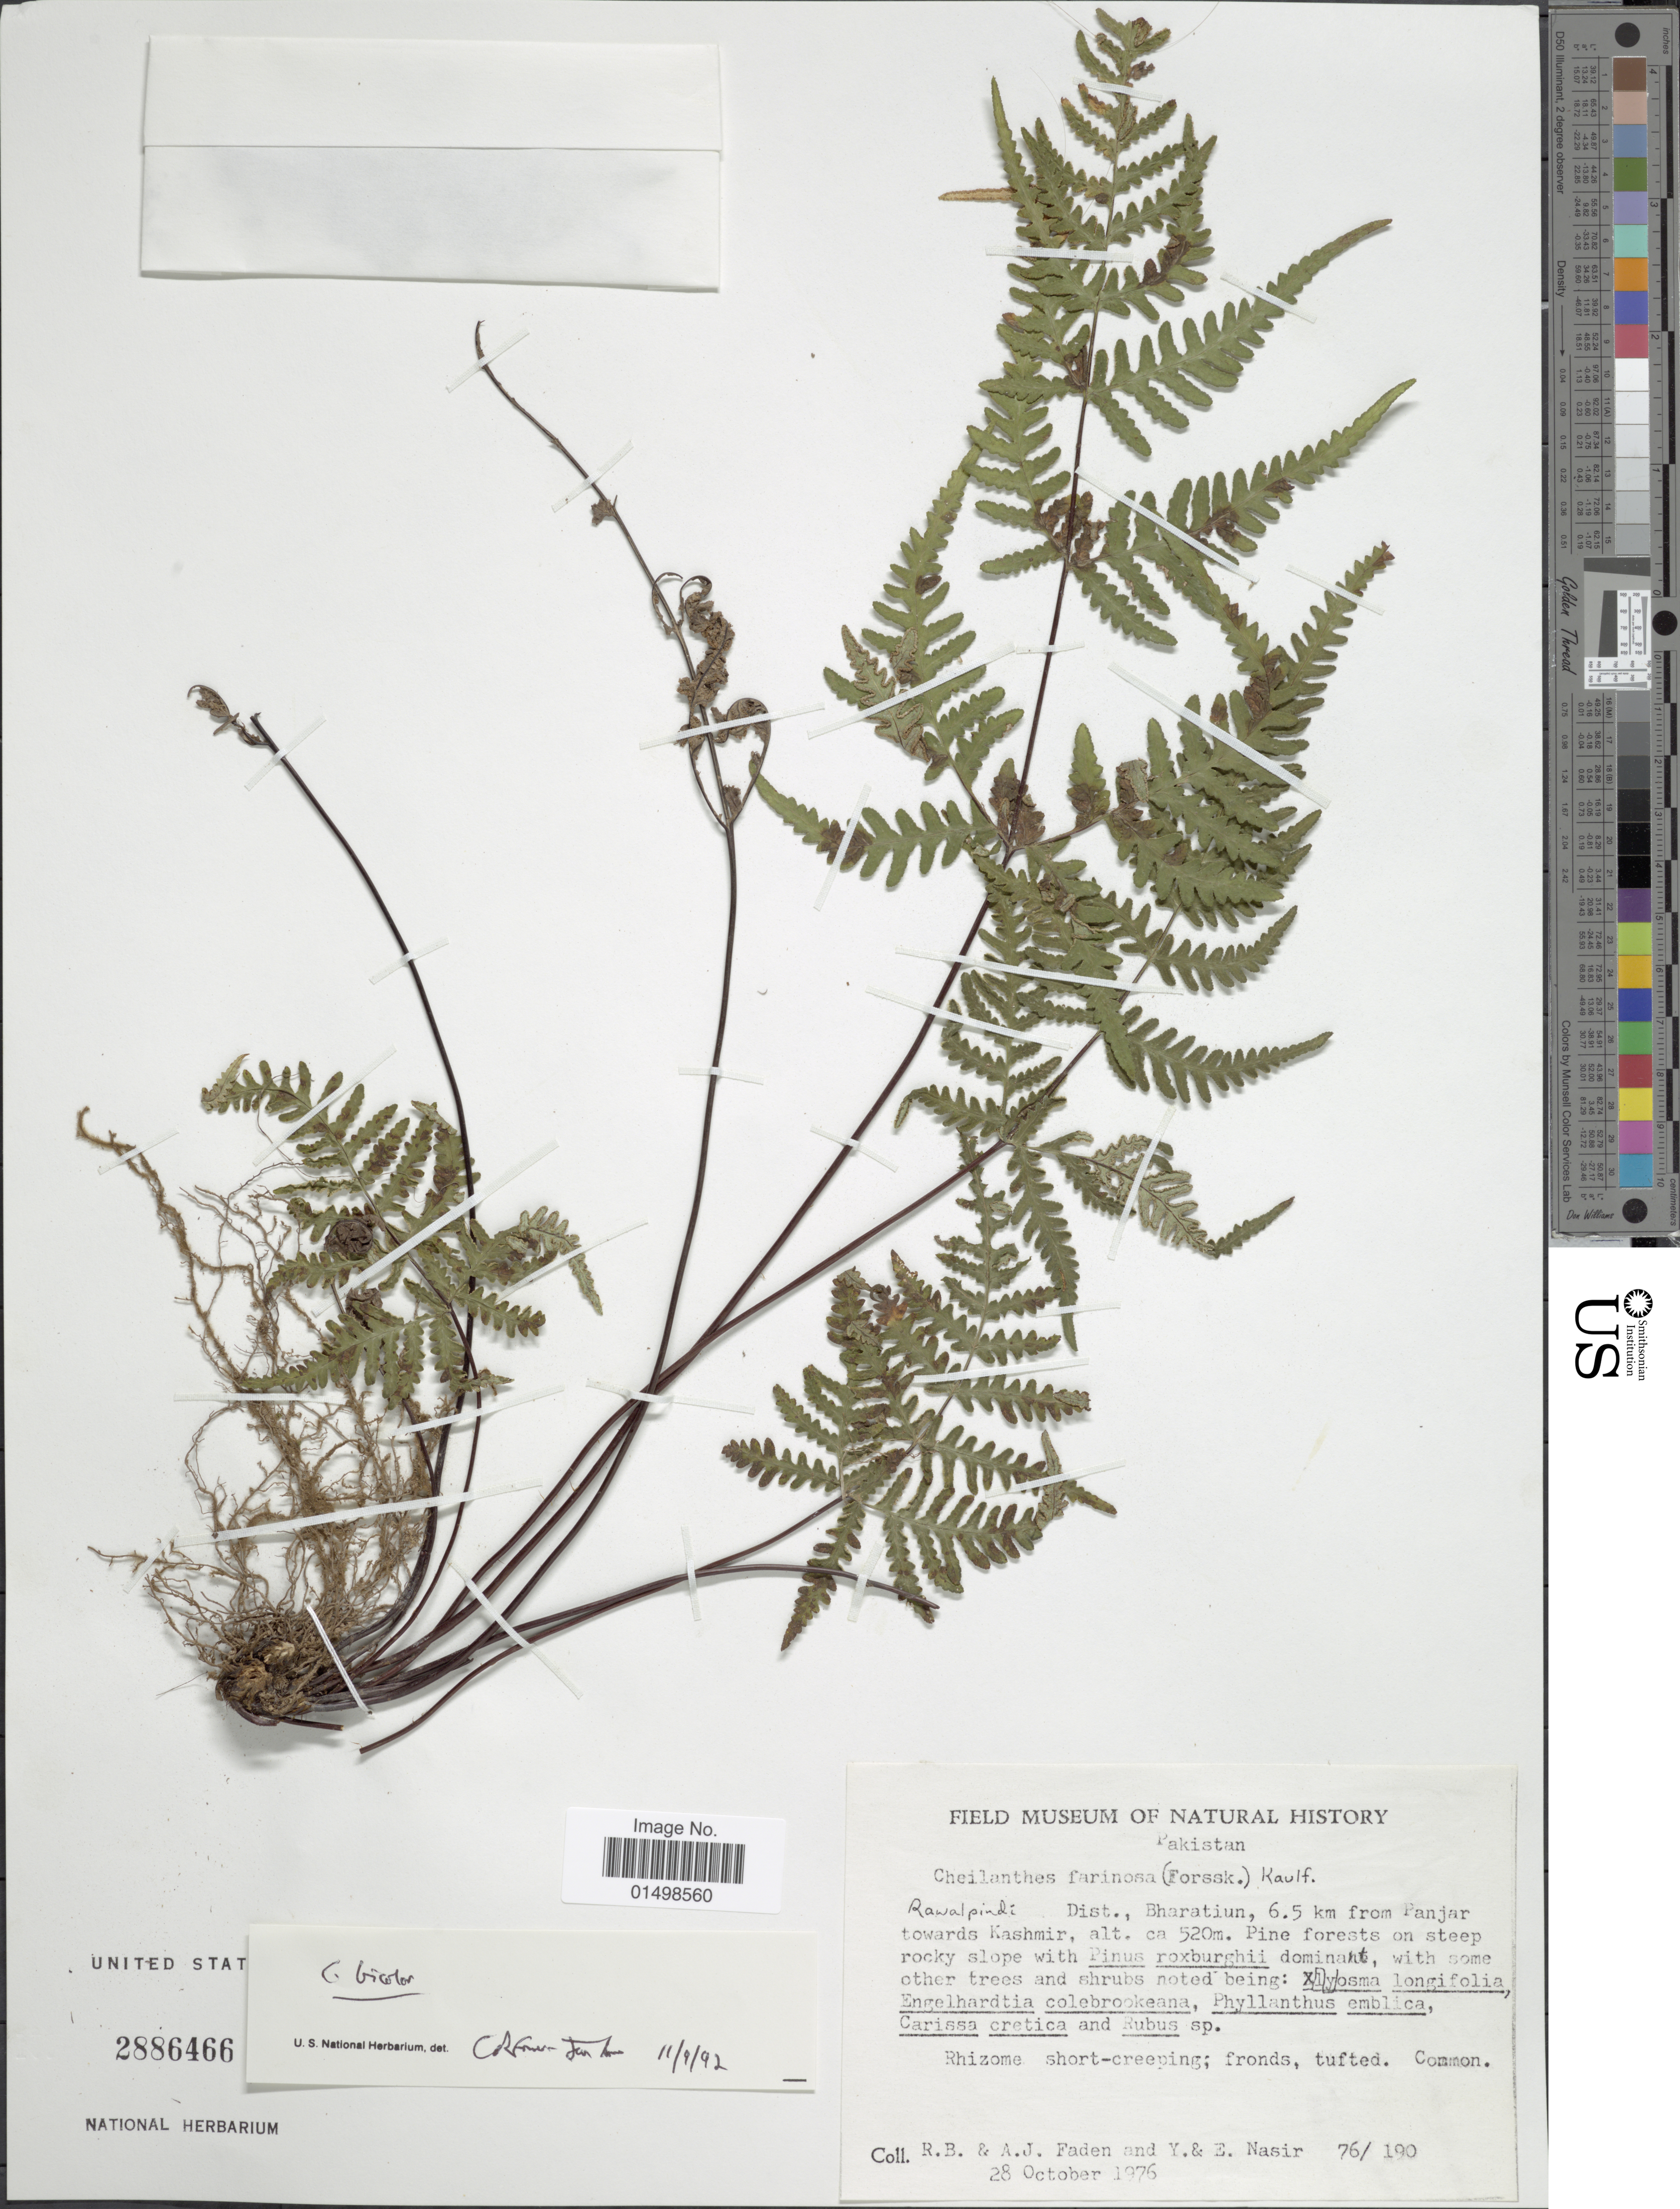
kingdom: Plantae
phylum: Tracheophyta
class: Polypodiopsida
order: Polypodiales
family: Pteridaceae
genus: Aleuritopteris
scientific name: Aleuritopteris farinosa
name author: (Forssk.) Fée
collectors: R. B. Faden, A. J. Faden, Y. Nasir & E. Nasir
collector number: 76/190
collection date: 1976-10-28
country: Pakistan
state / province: Punjab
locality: Pakistan, Rawalpindi. Dist., Bharatiun, 6.5 km from Panjar towards Kashmir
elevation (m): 520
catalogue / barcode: US 2886466